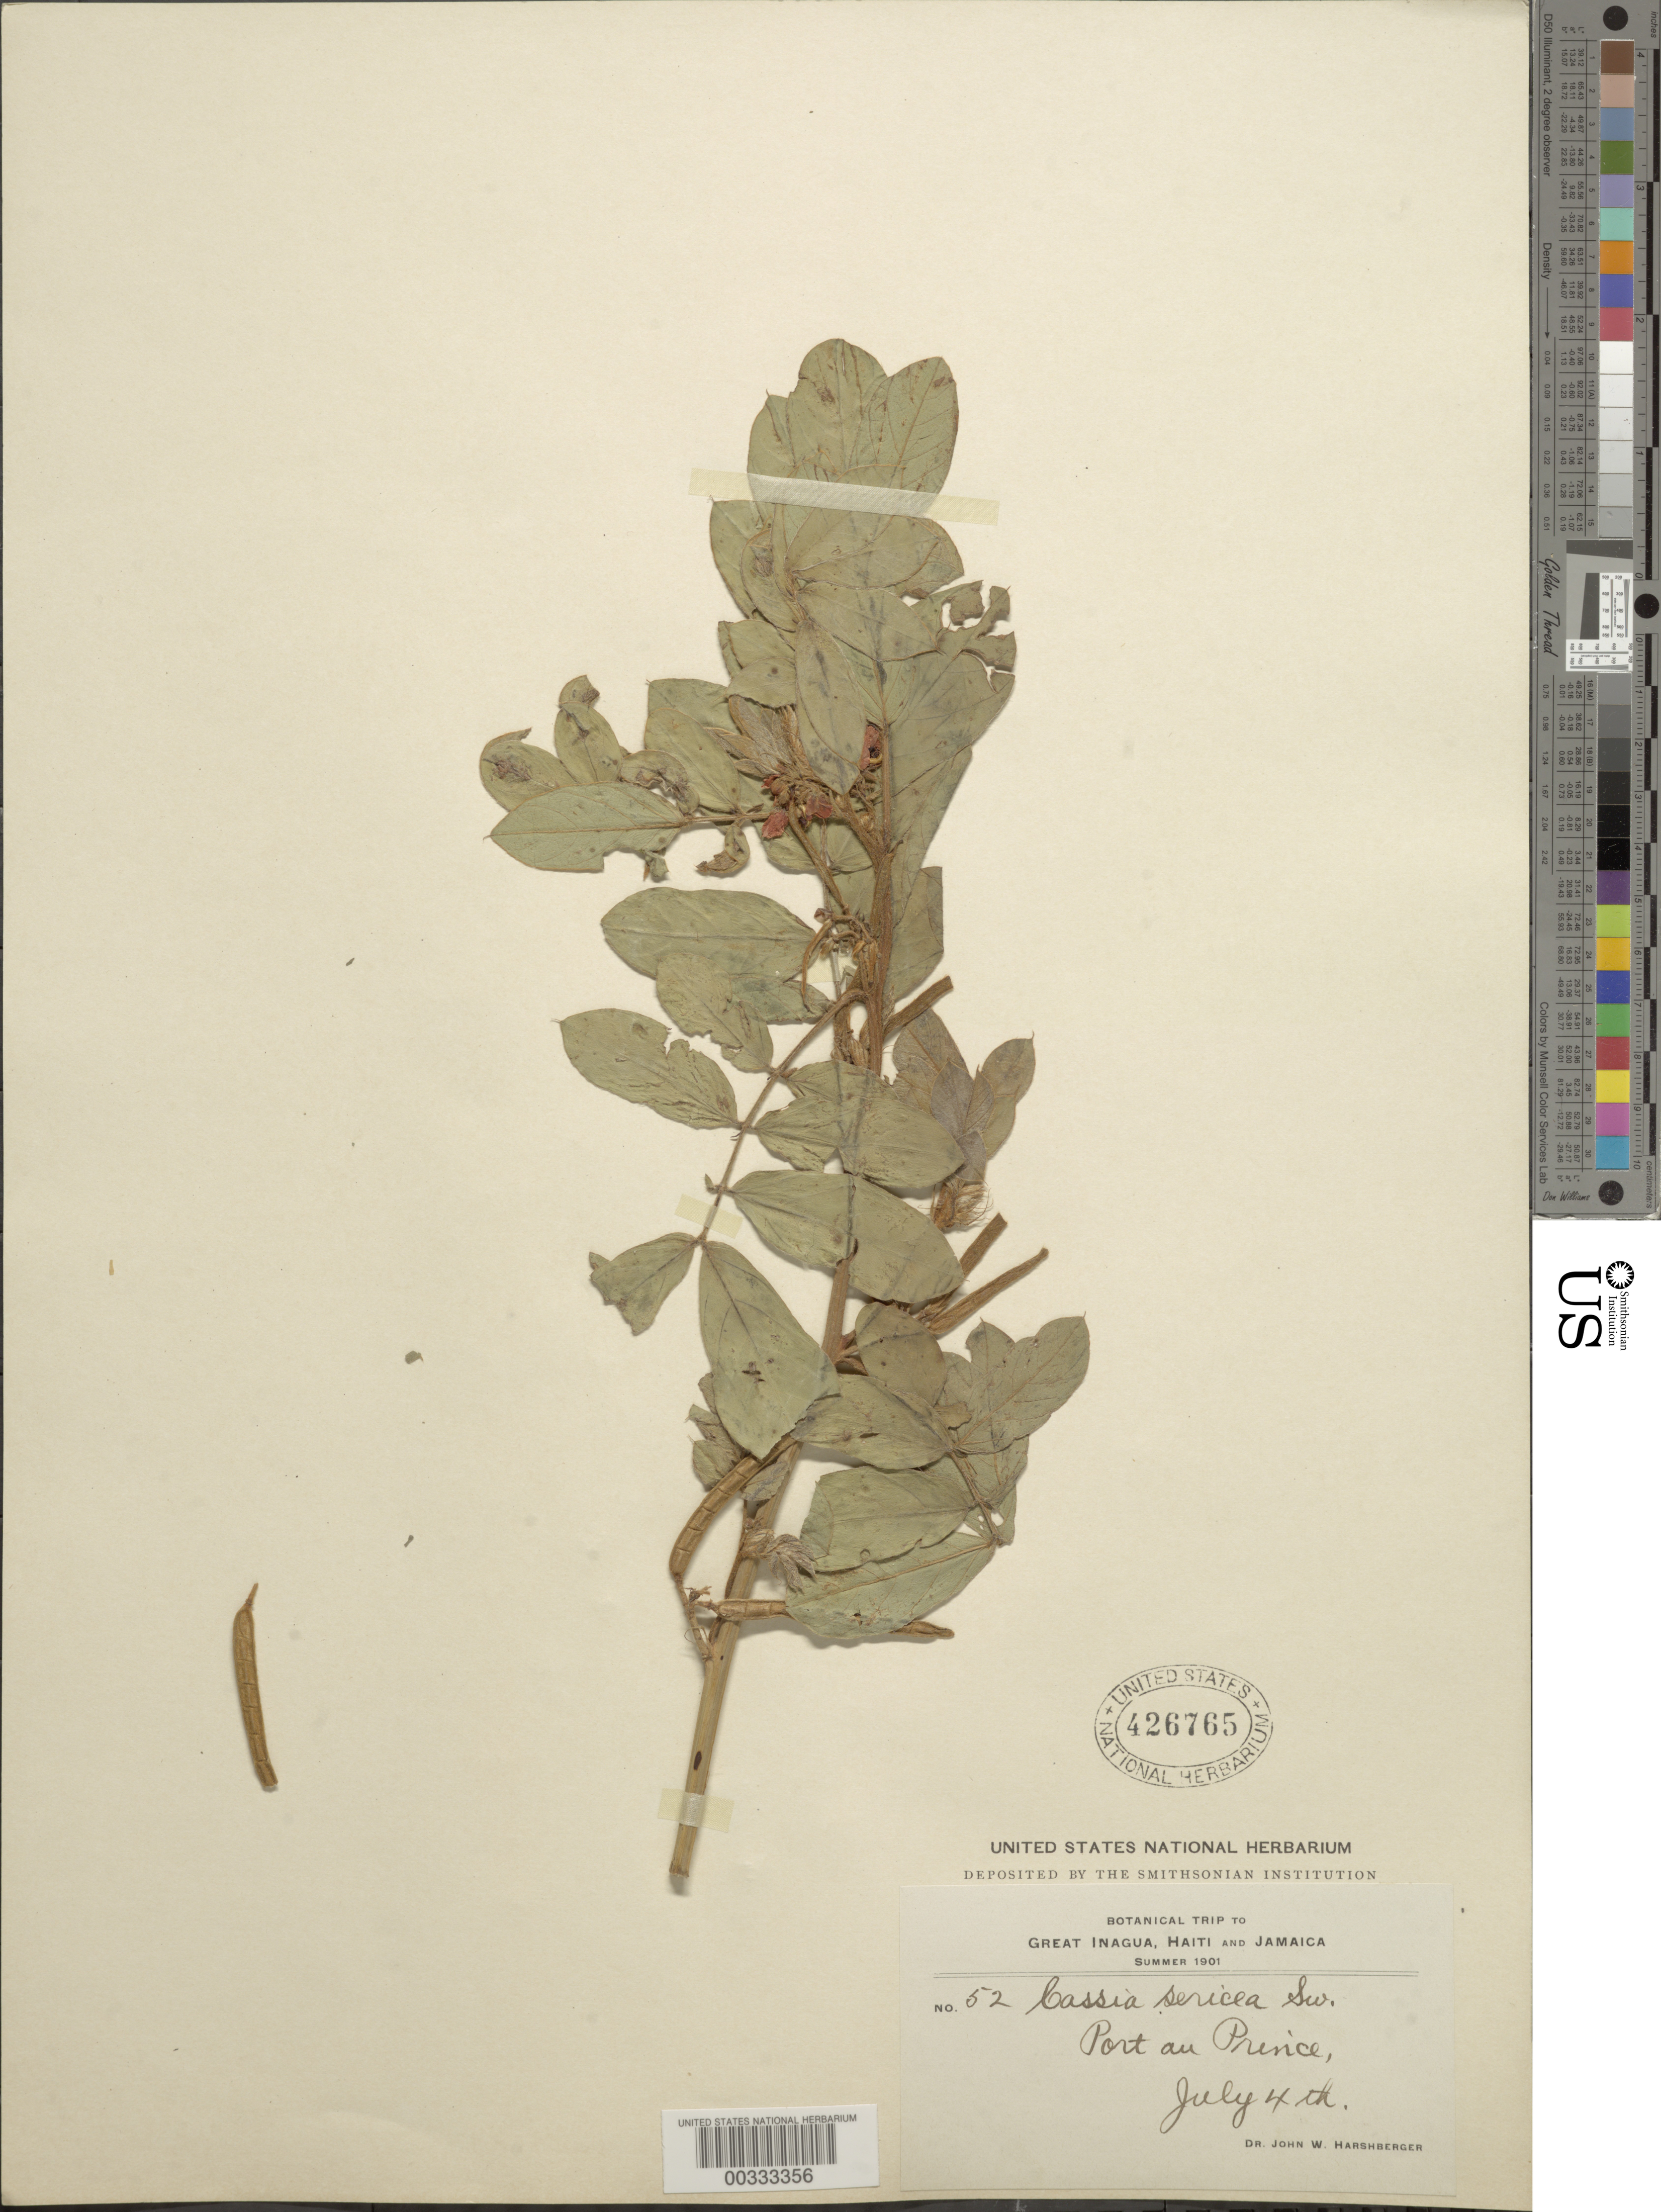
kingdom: Plantae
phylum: Tracheophyta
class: Magnoliopsida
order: Fabales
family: Fabaceae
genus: Senna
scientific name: Senna uniflora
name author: (Mill.) H.S. Irwin & Barneby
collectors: J. W. Harshberger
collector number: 52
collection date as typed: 04 Jul 1901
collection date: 1901-07-04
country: Haiti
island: Hispaniola Island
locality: Port au prince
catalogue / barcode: US 426765